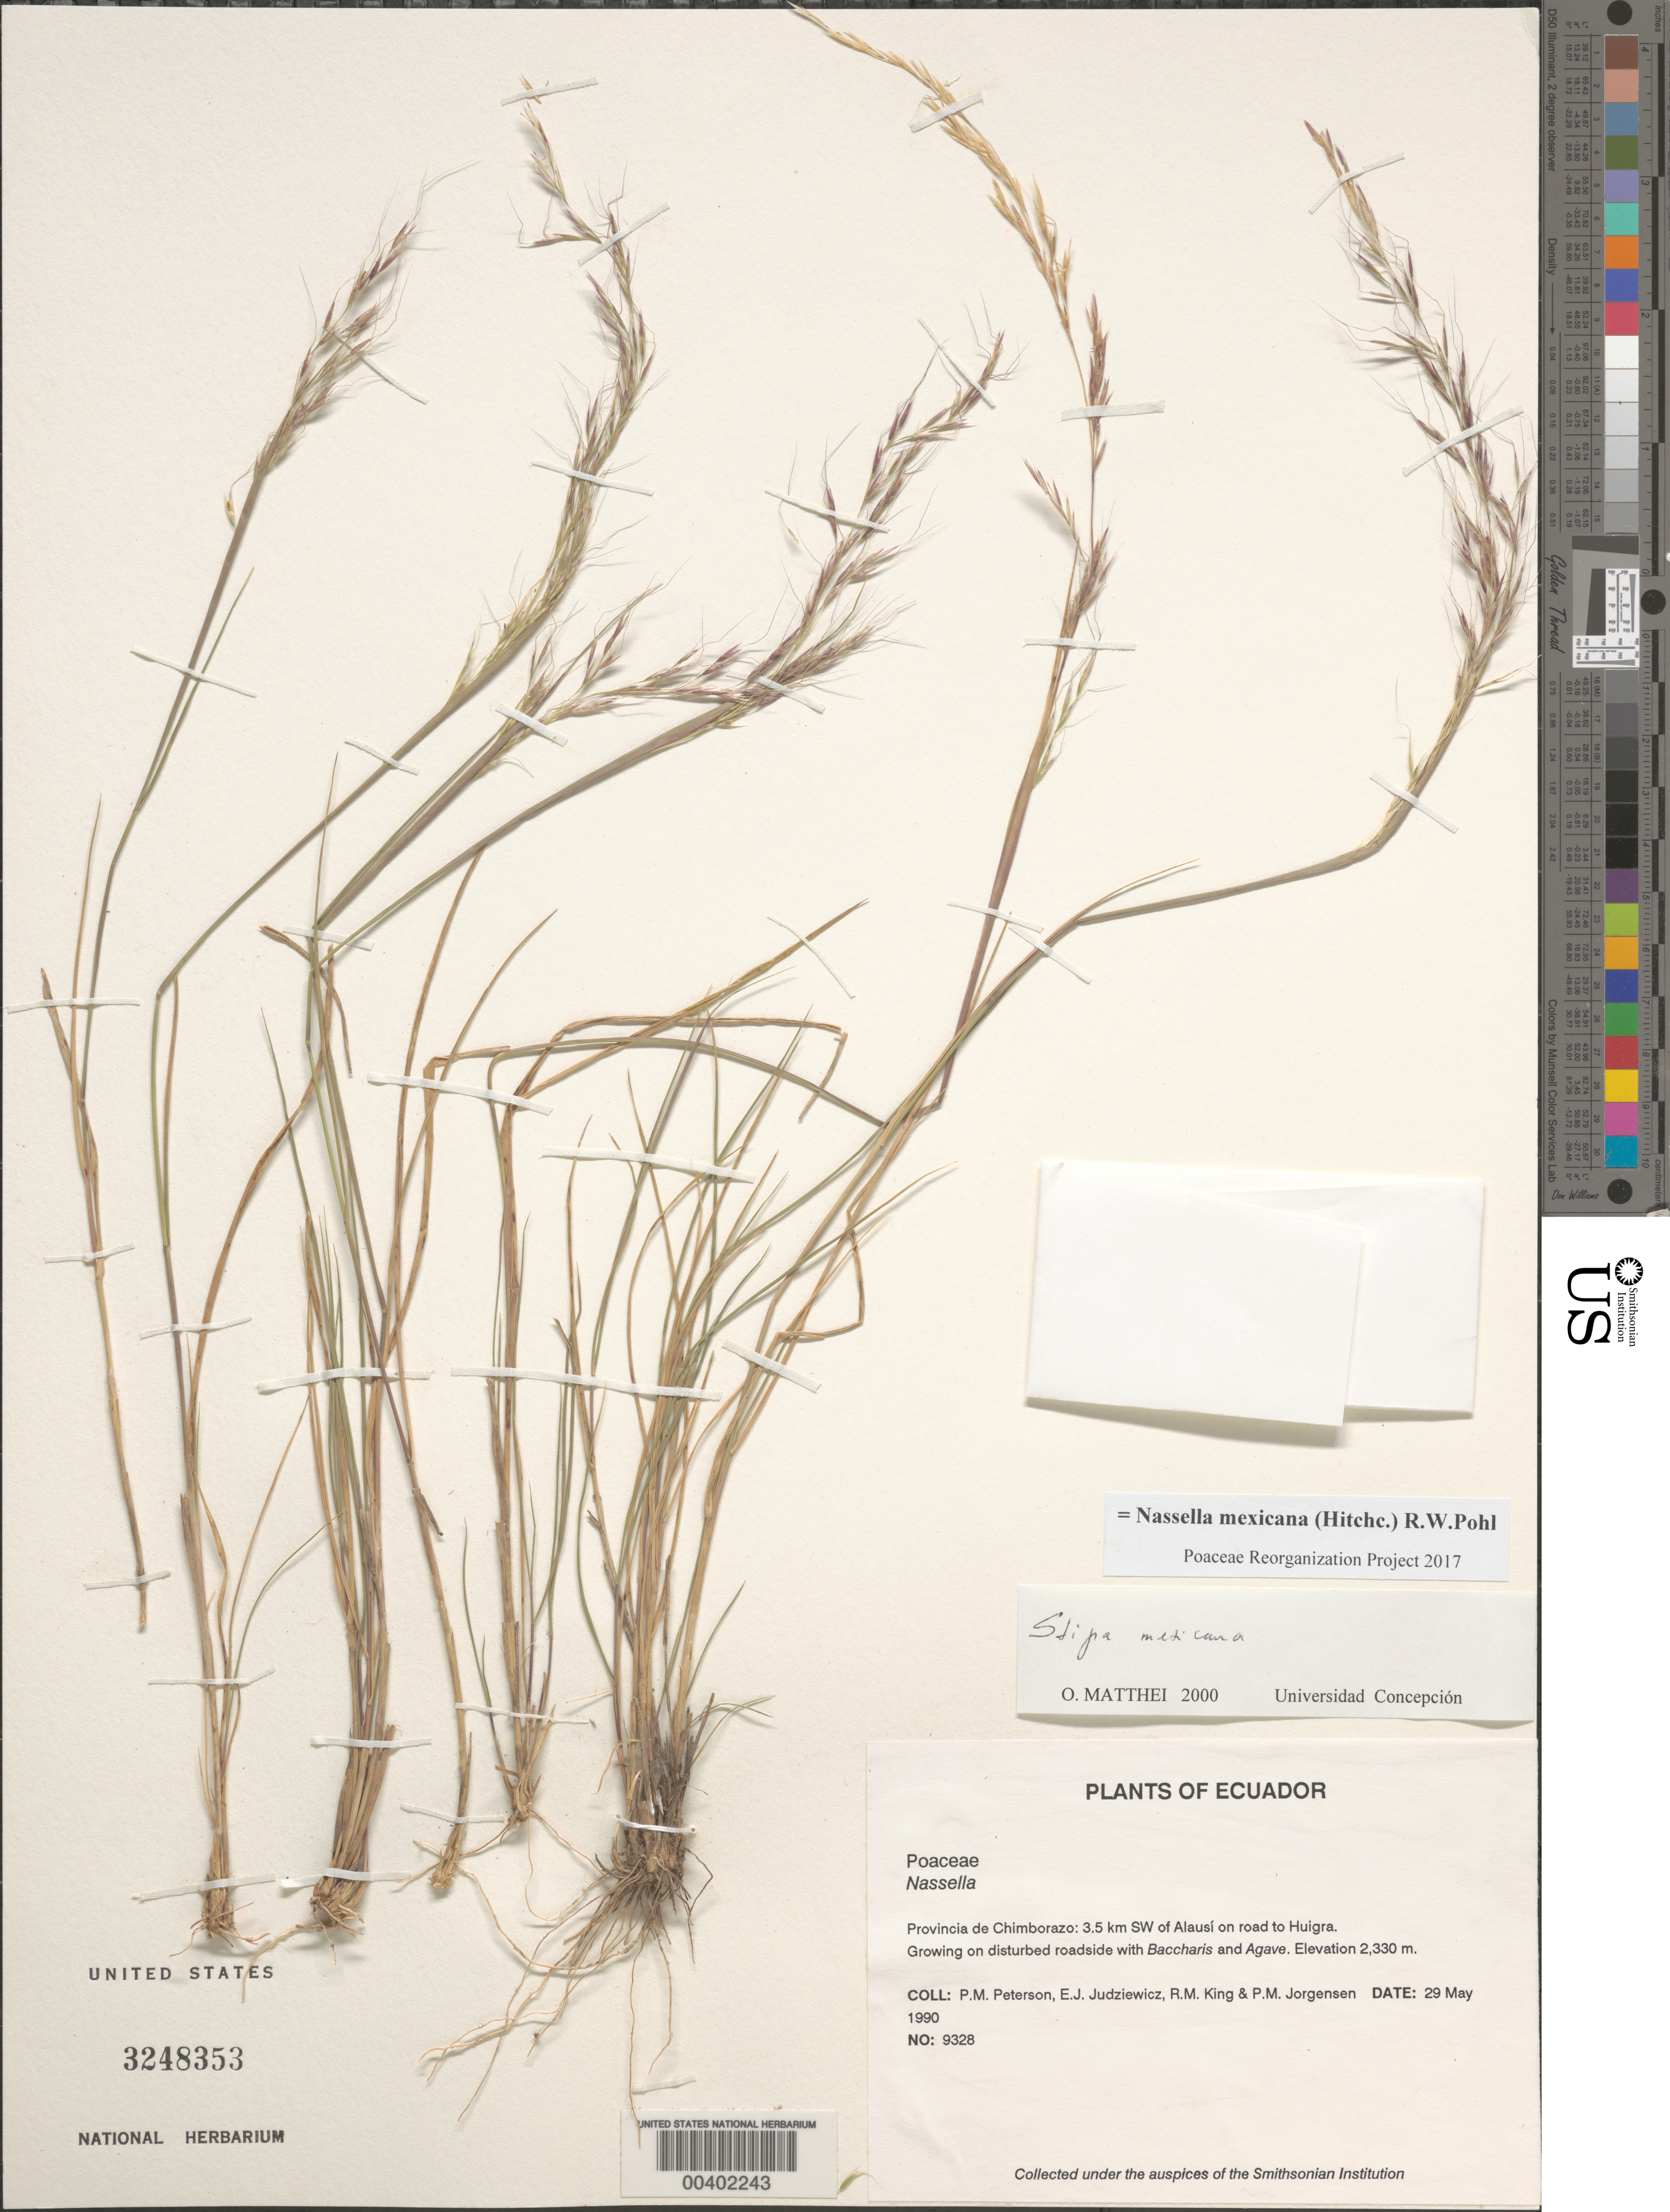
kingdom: Plantae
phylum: Tracheophyta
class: Liliopsida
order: Poales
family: Poaceae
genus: Nassella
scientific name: Nassella mexicana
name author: (Hitchc.) R.W. Pohl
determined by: Poaceae Reorganization Project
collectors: P. M. Peterson & E. J. Judziewicz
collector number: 09328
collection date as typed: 29 May 1990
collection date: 1990-05-29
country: Ecuador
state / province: Chimborazo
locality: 3.5 km SW of Alausí on road to Huigra.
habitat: Growing on disturbed roadside with Baccharis and Agave.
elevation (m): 2330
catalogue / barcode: US 3248353